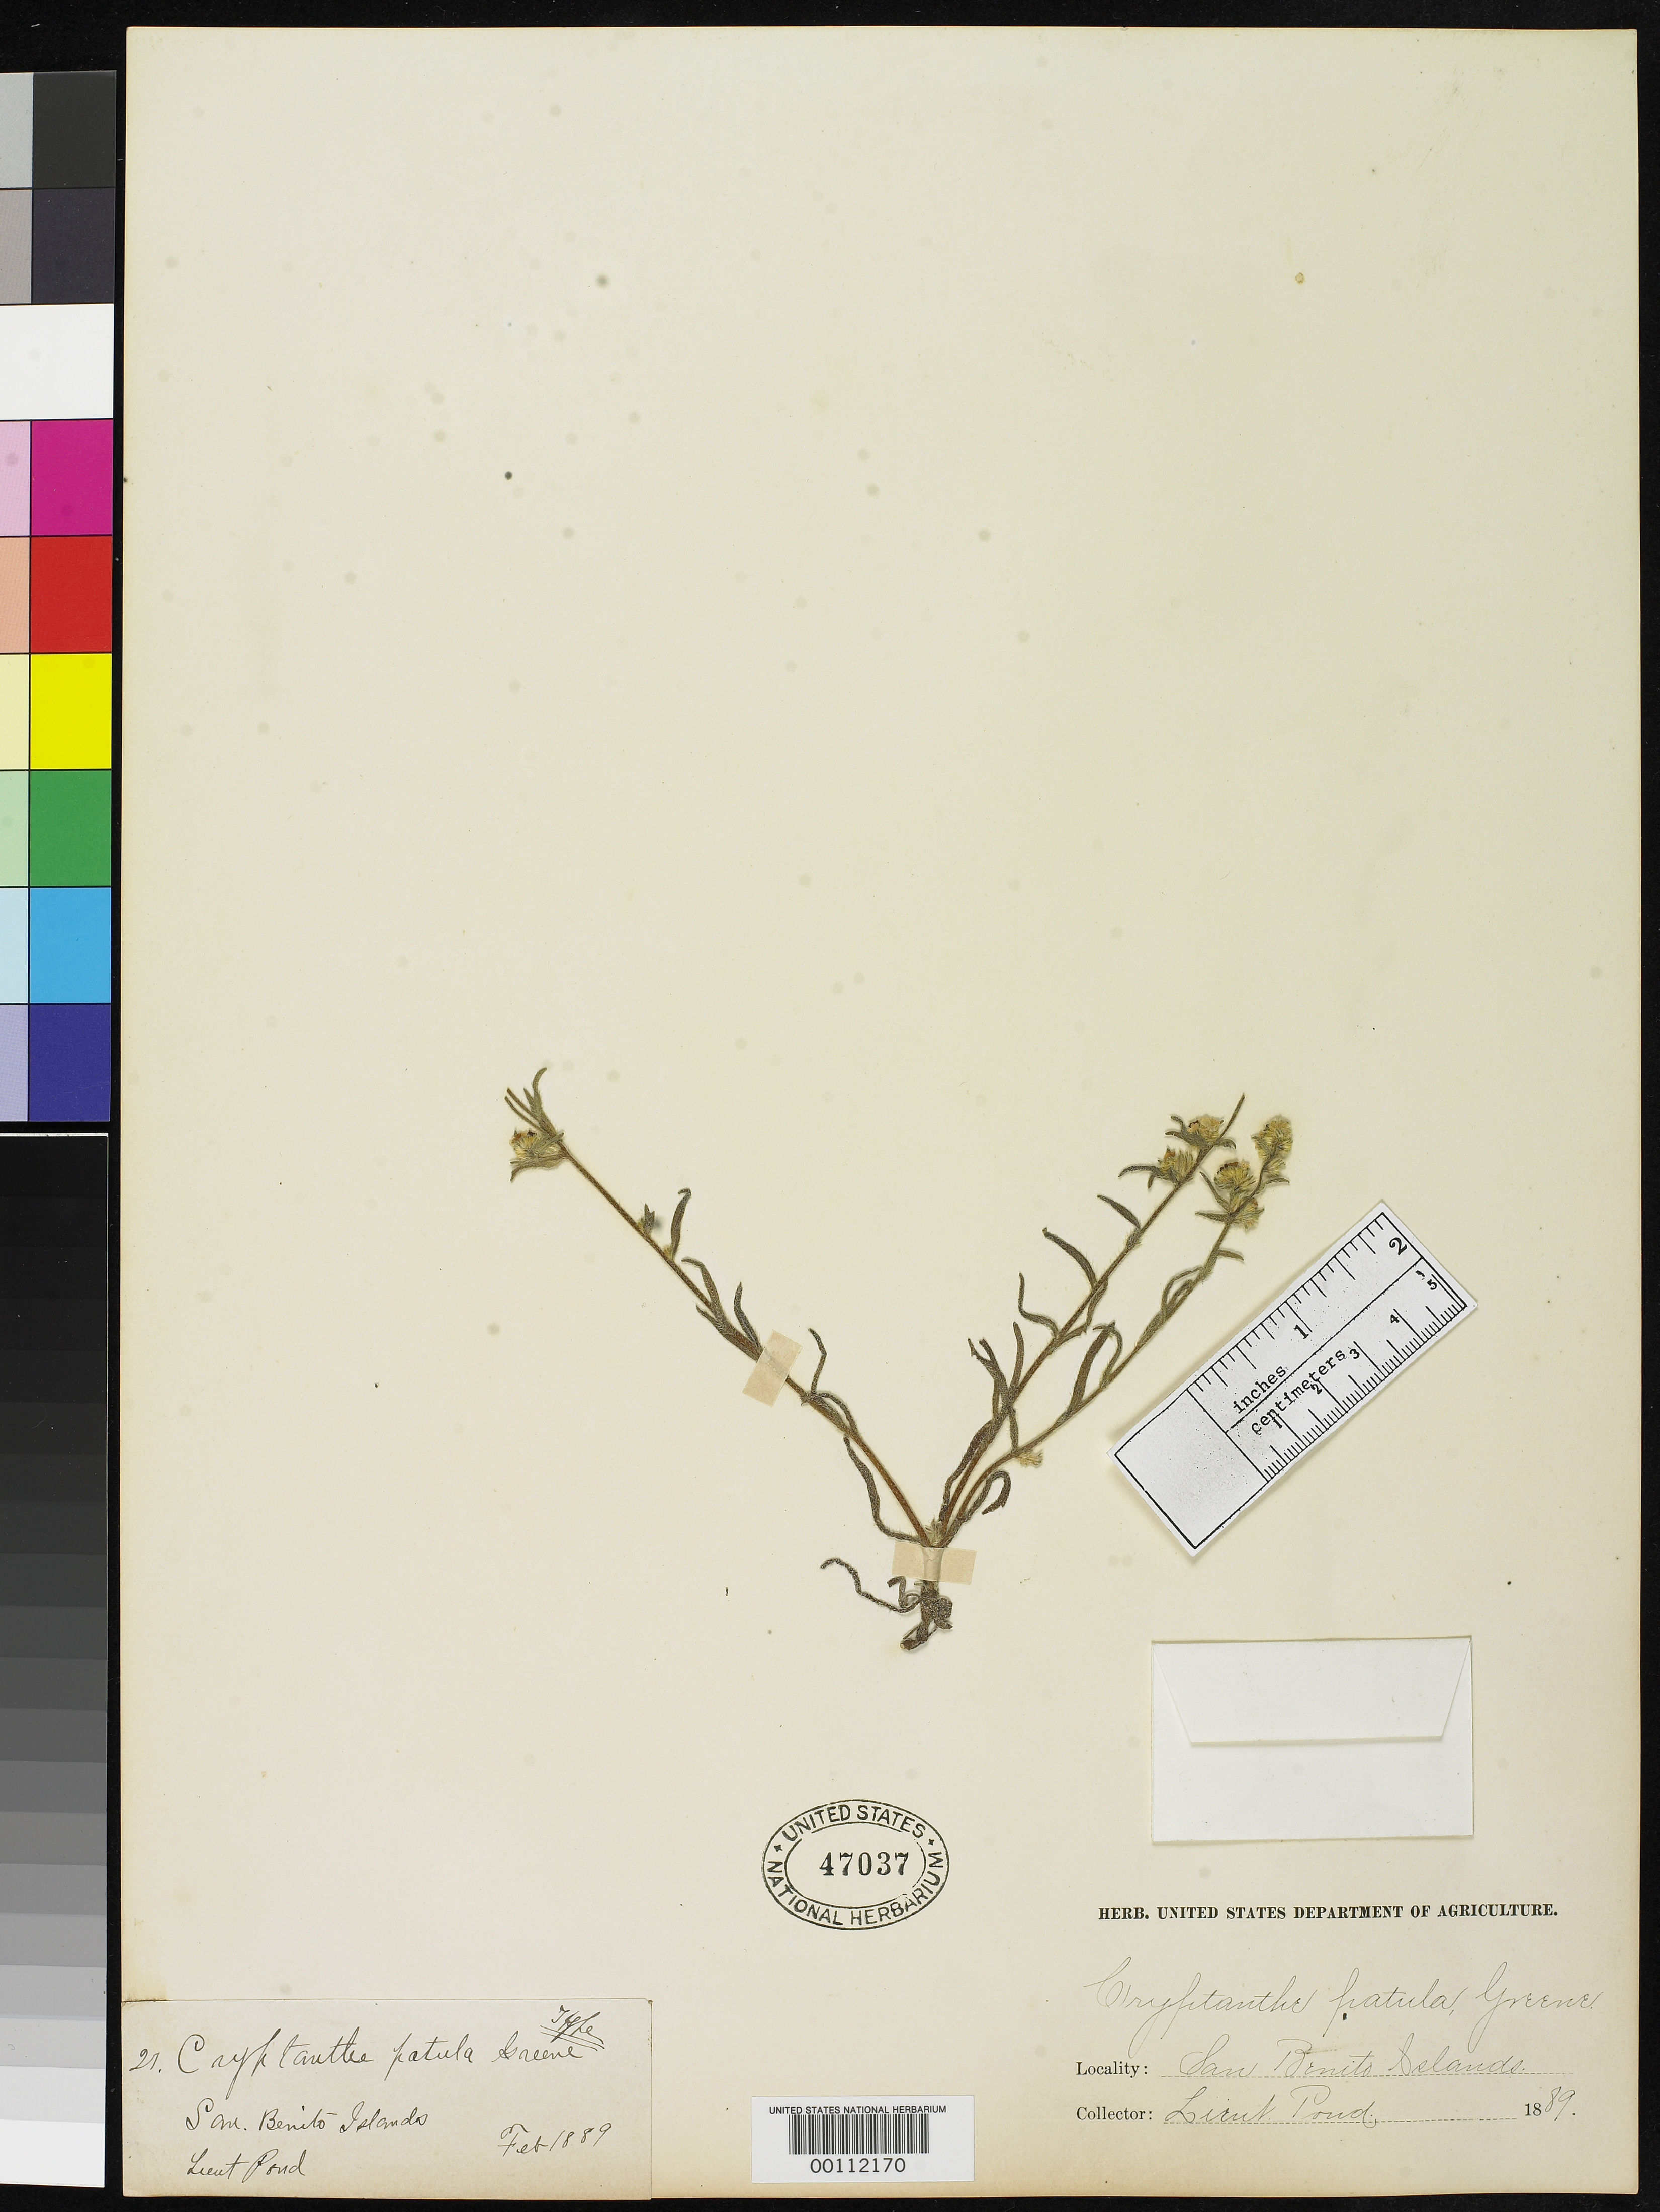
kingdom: Plantae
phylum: Tracheophyta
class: Magnoliopsida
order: Boraginales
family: Boraginaceae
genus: Cryptantha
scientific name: Cryptantha patula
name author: Greene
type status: Type Collection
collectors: C. Pond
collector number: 21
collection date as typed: Feb 1889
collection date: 1889-02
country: Mexico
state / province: Baja California Norte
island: San Benito Island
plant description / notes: Presumably the holotype of Cryptantha patula Greene but no collection number or date cited in protologue.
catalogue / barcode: US 47037